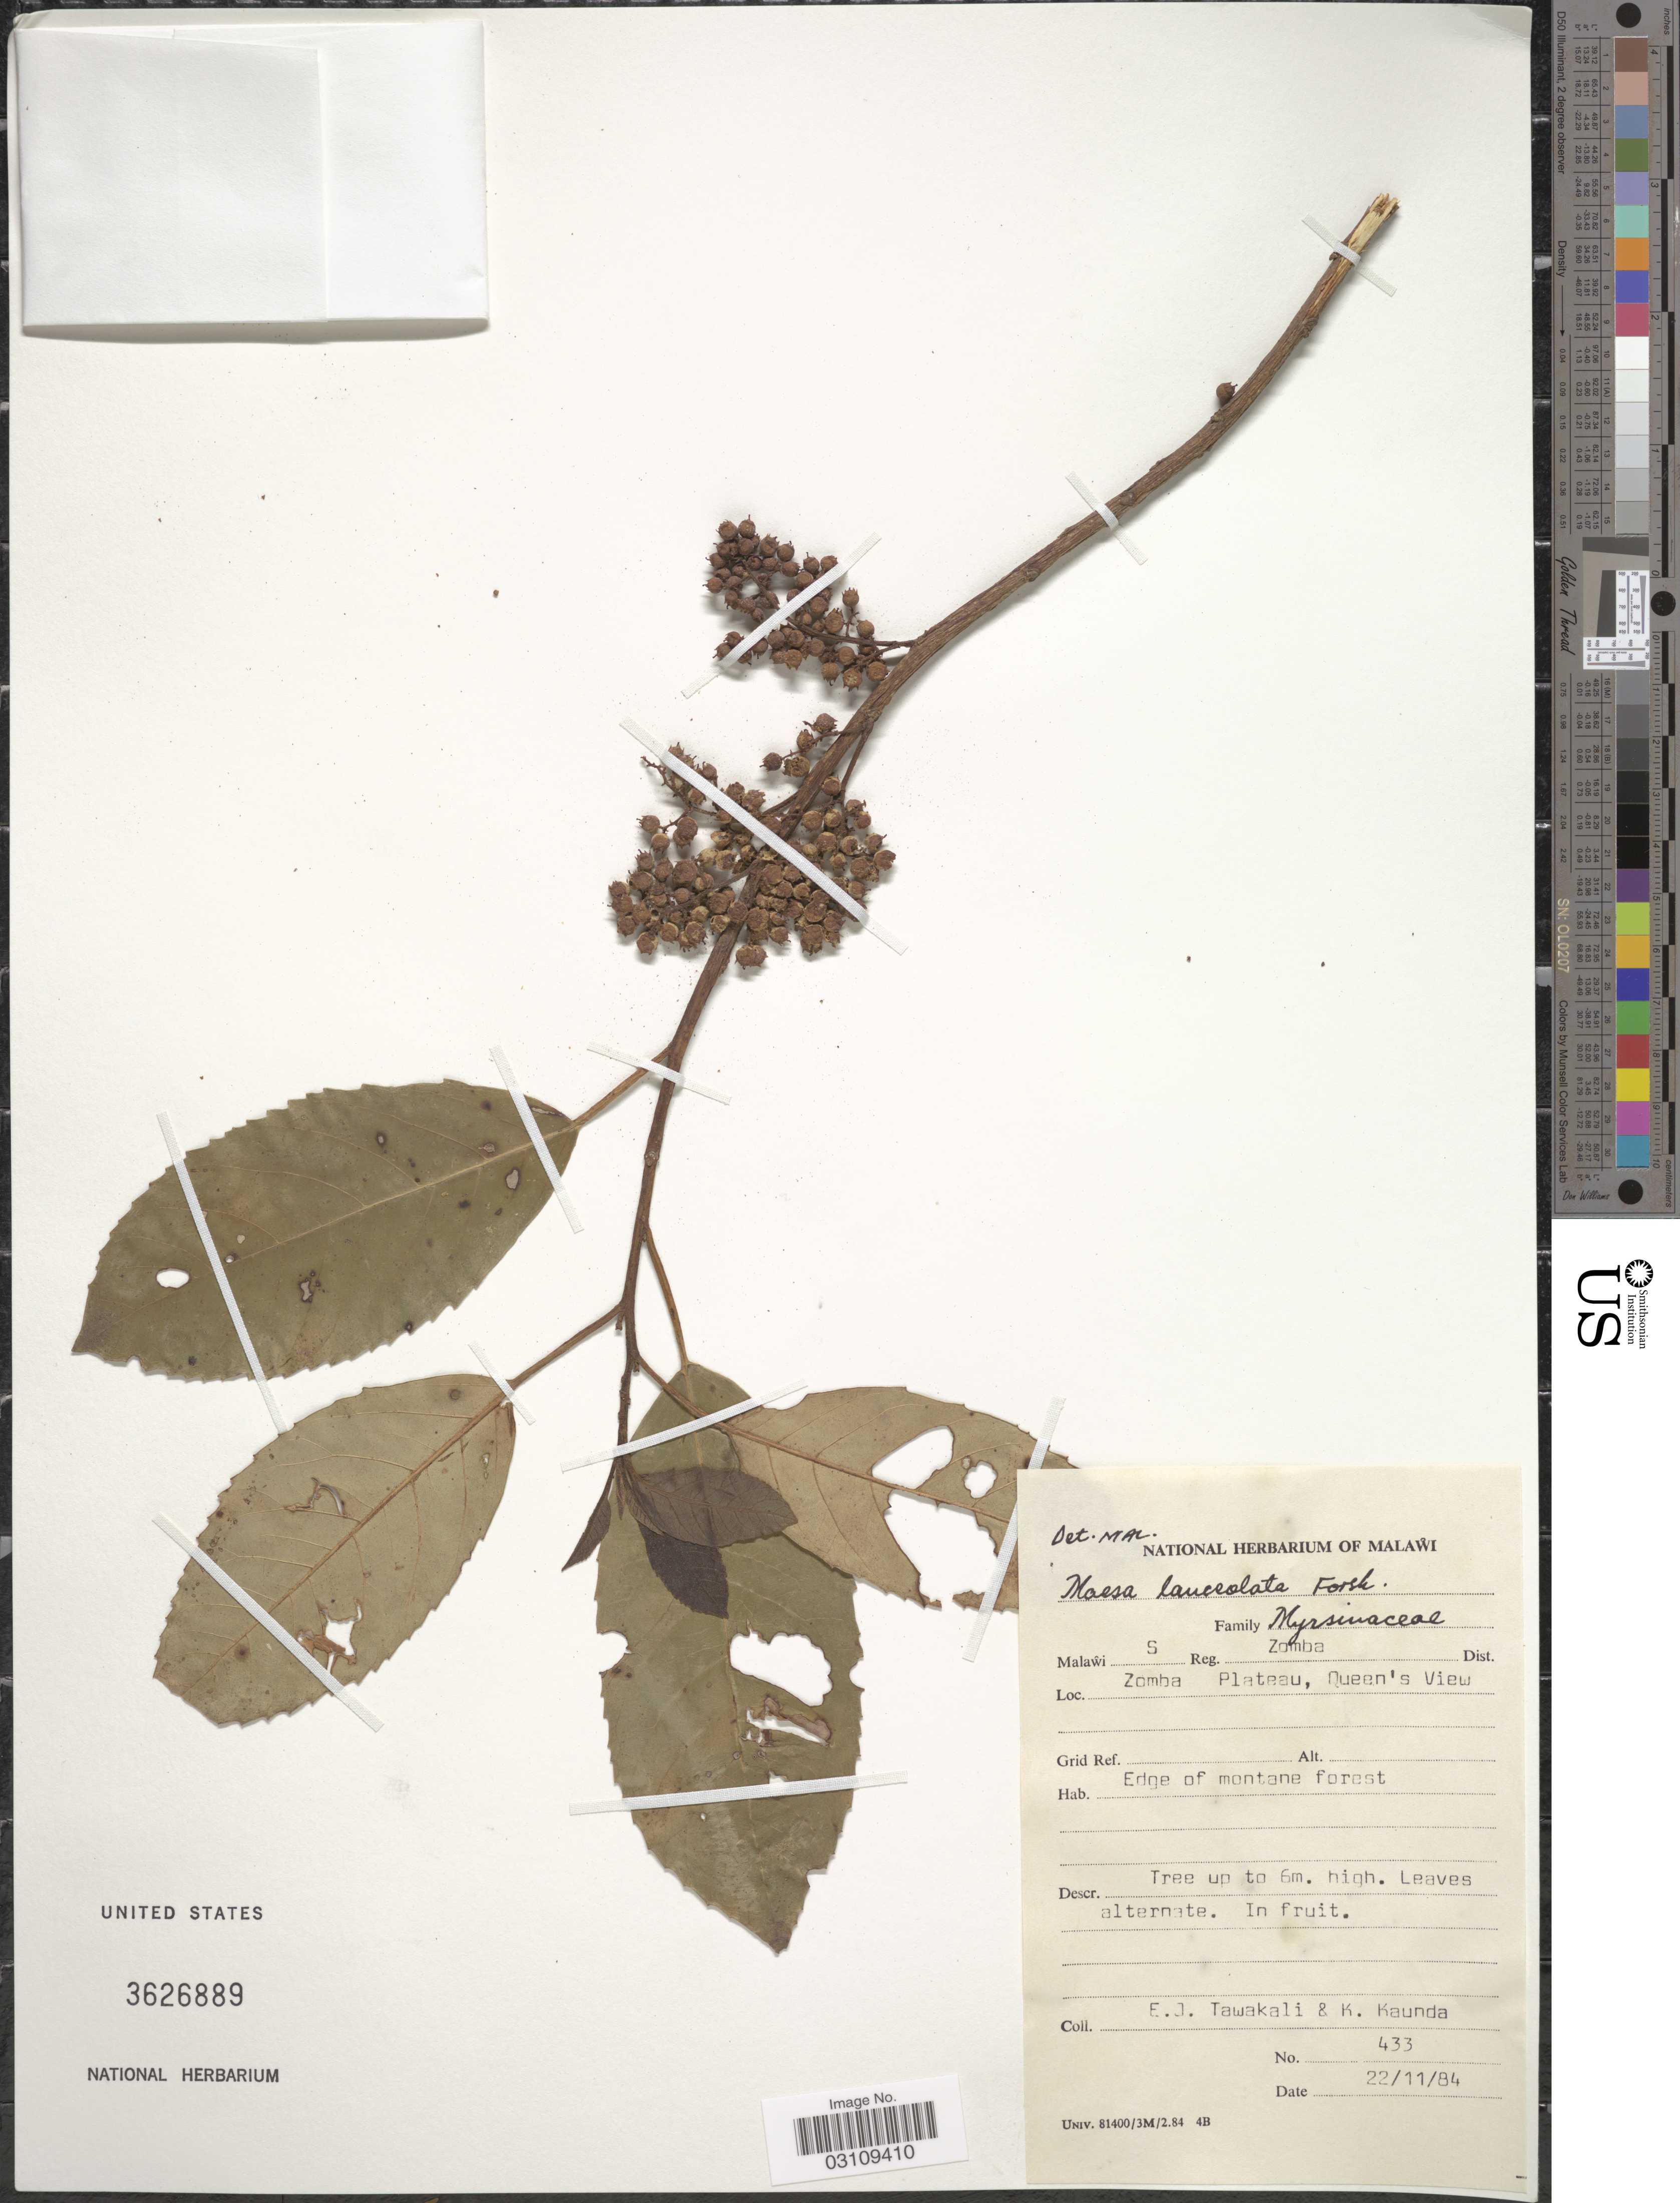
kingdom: Plantae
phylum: Tracheophyta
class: Magnoliopsida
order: Ericales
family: Primulaceae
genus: Maesa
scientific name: Maesa lanceolata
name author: Forssk.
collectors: E. Tawakali & K. Kaunda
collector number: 433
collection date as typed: Transcribed d/m/y: 22/11/84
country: Malawi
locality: Malawi S Reg. Zomba Dist., Zomba Plateau, Queen's View.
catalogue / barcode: US 3626889